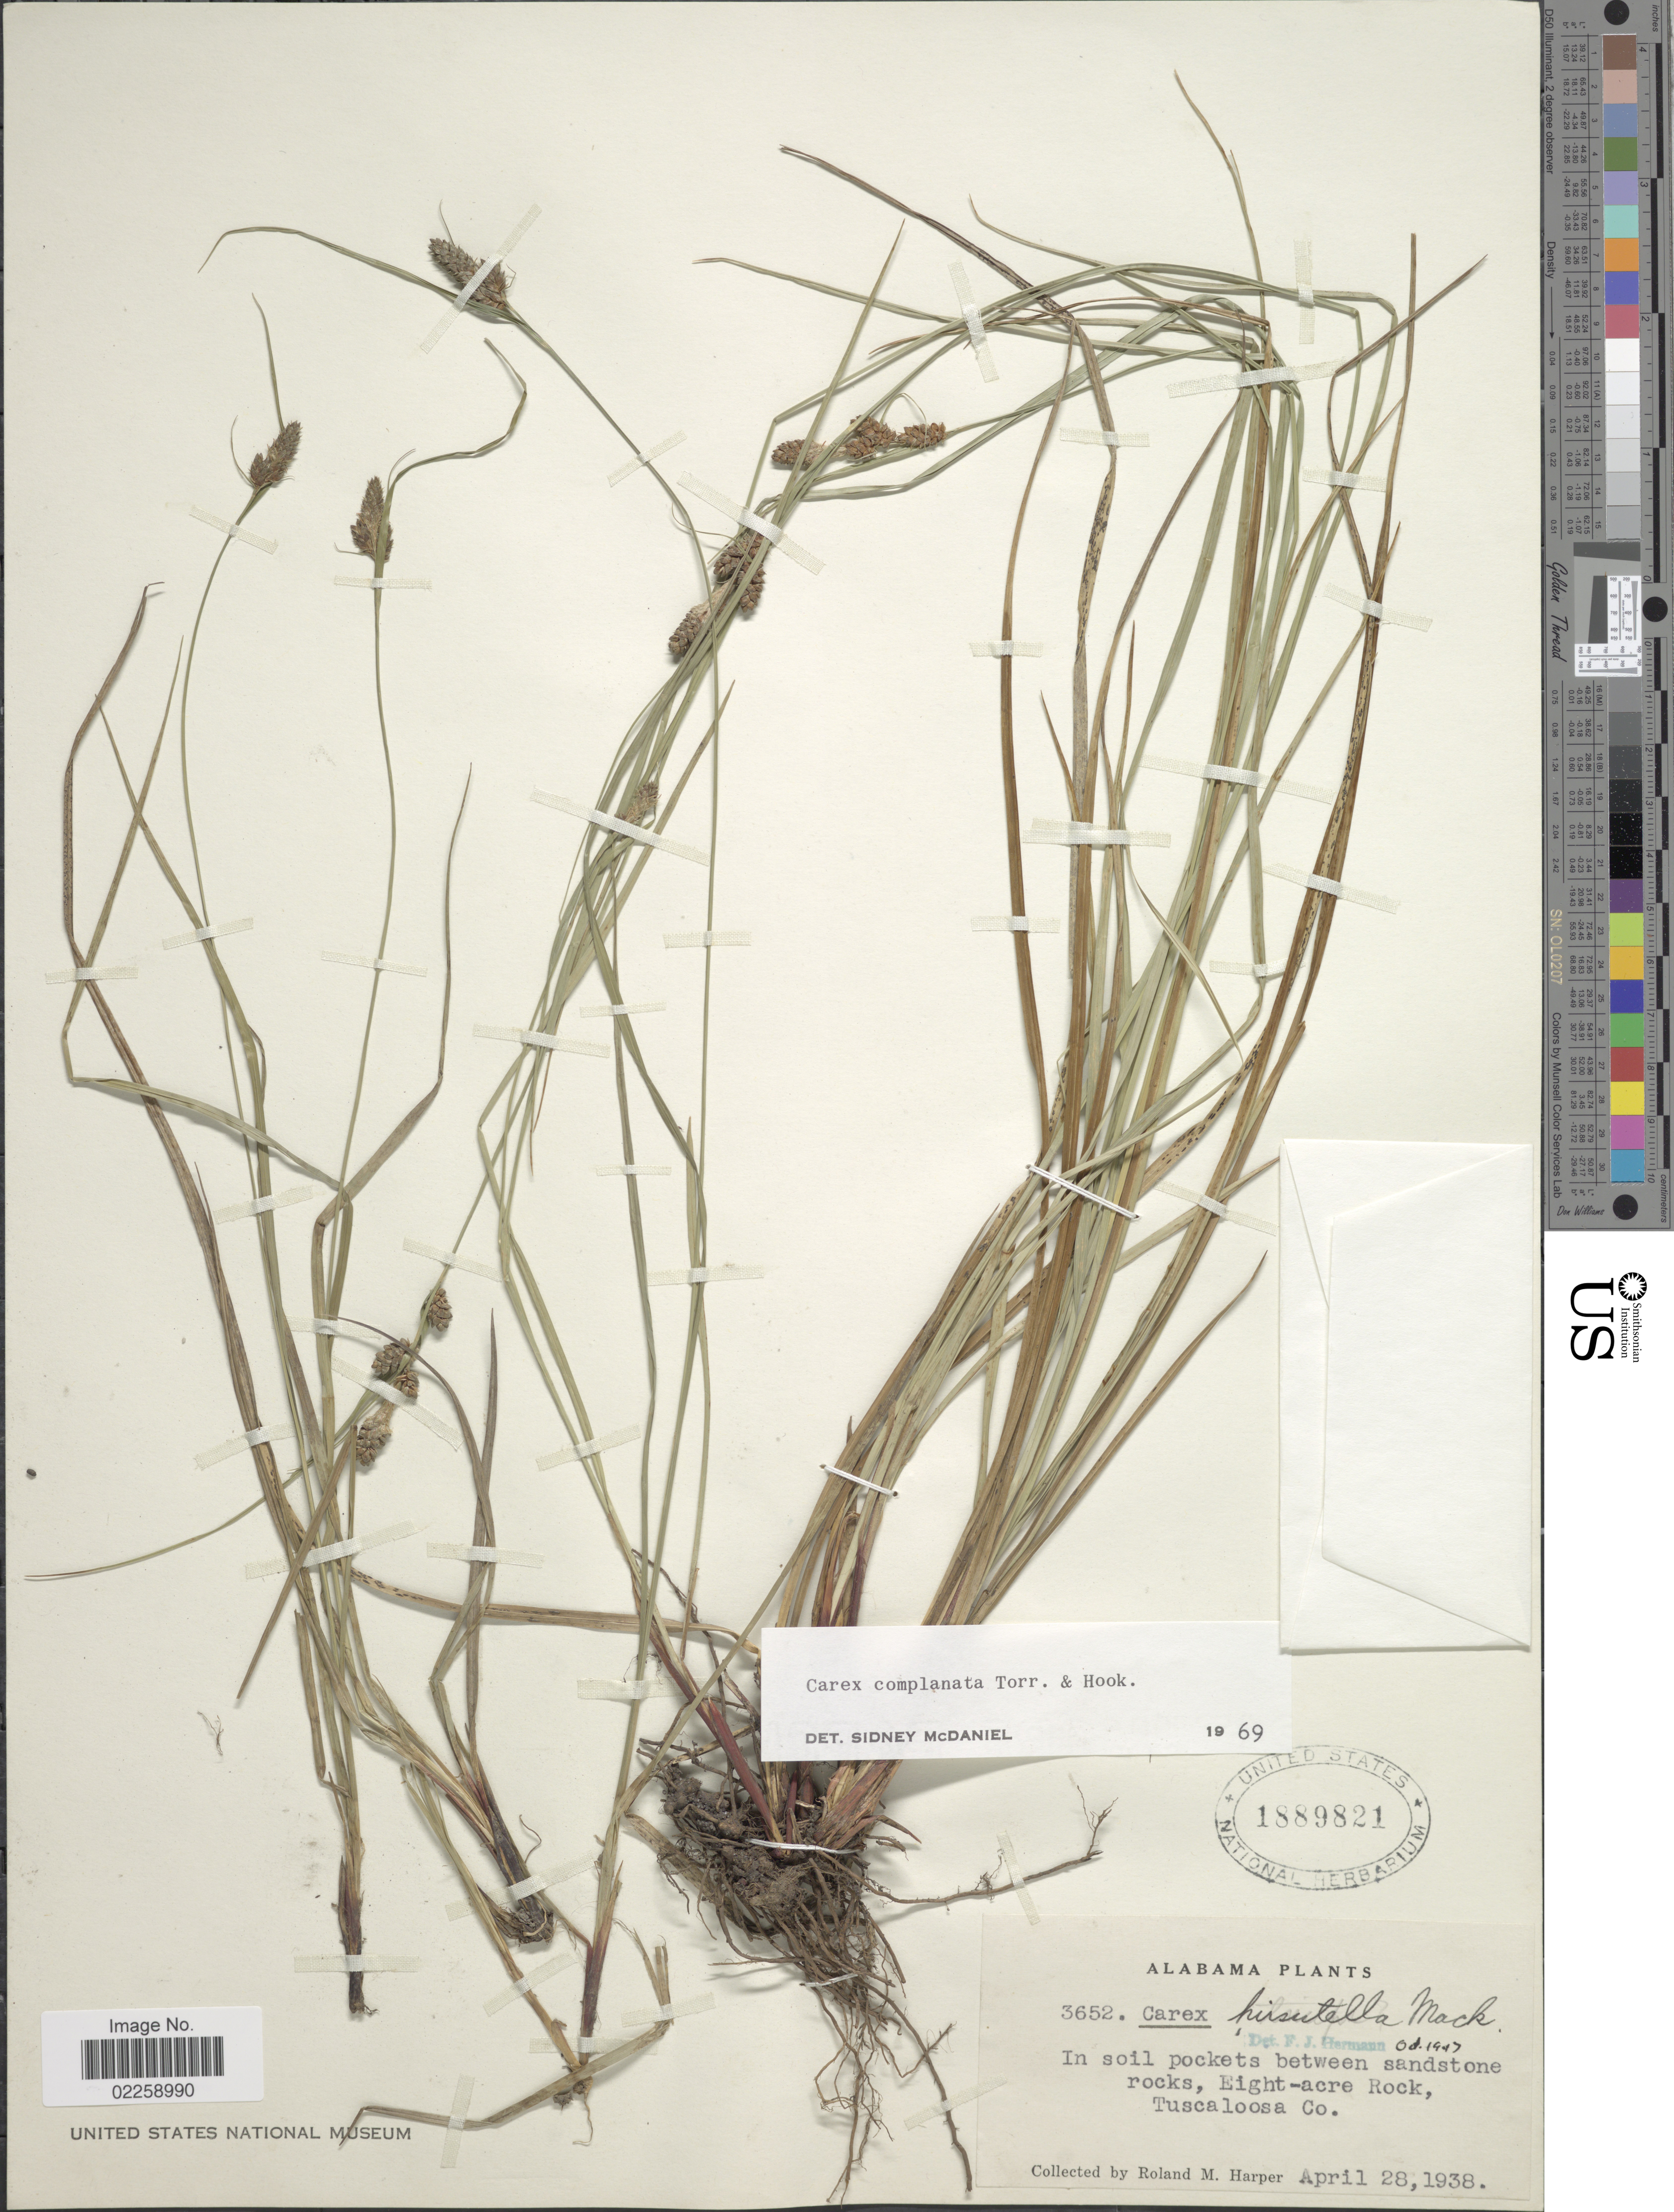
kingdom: Plantae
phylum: Tracheophyta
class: Liliopsida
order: Poales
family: Cyperaceae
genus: Carex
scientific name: Carex complanata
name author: Torr. & Hook.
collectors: R. M. Harper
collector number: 3652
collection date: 1938-04-28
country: United States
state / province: Alabama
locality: Eight-acre Rock, Tuscaloosa Co.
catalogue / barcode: US 1889821